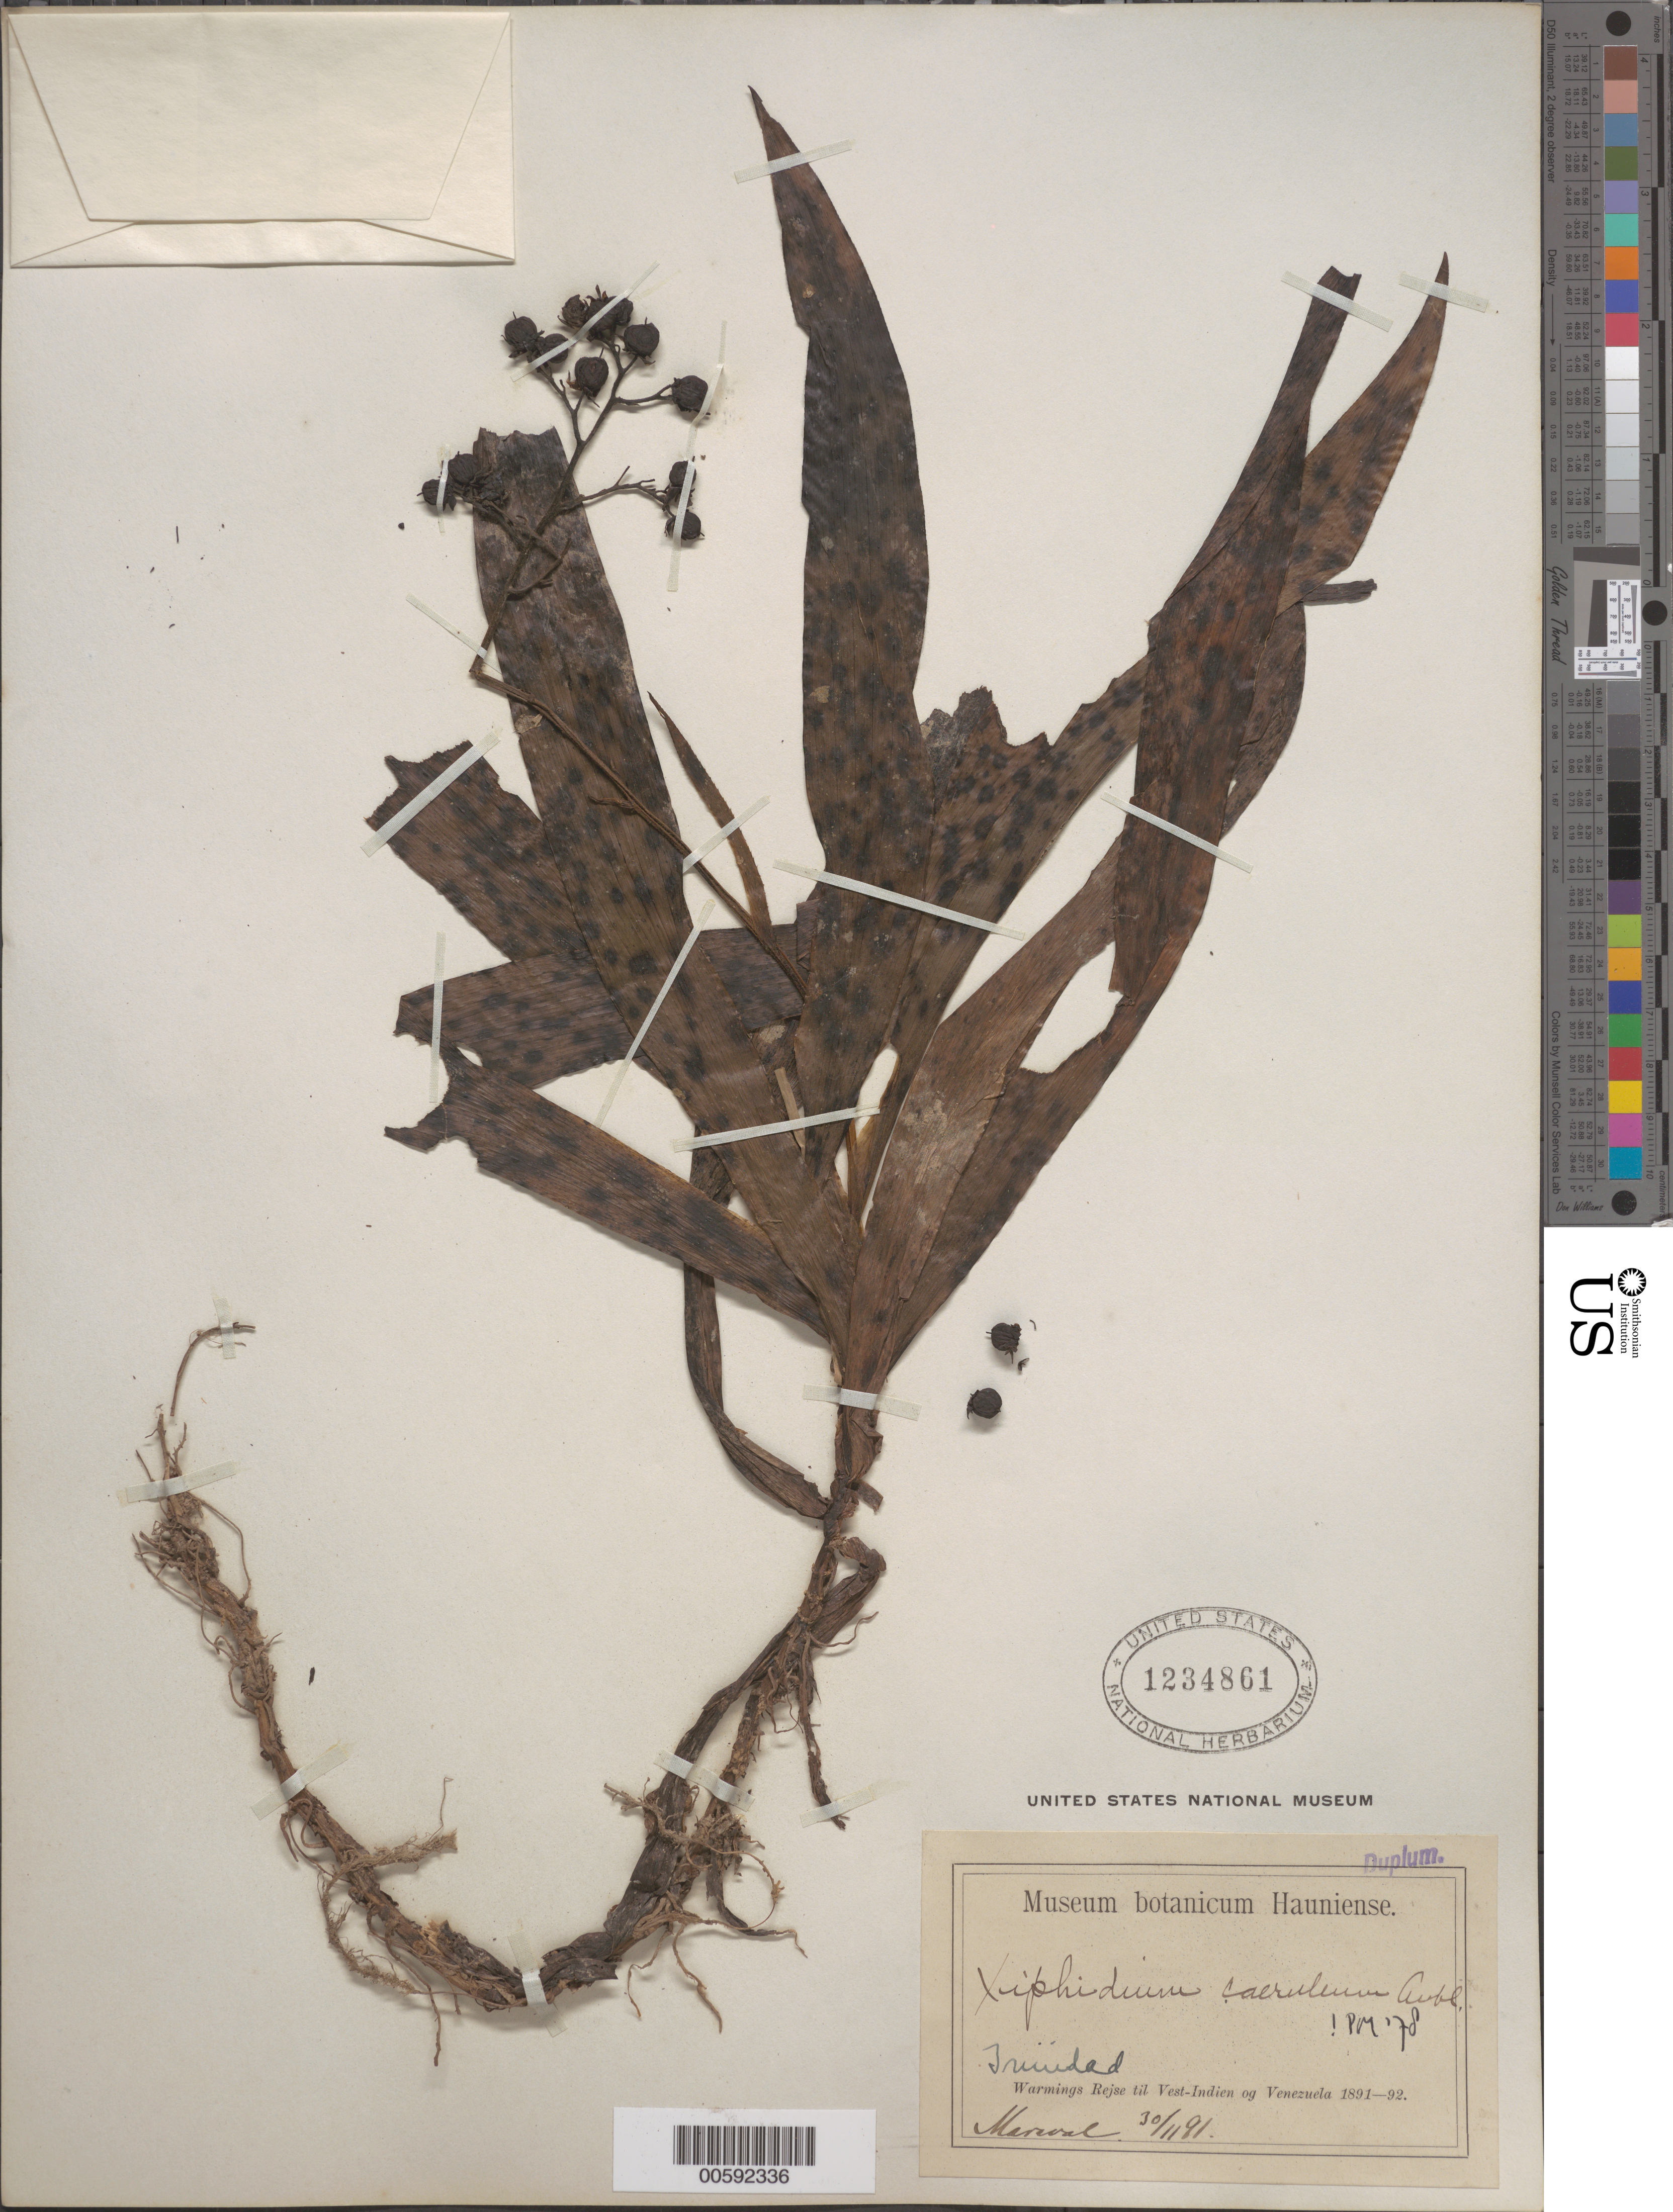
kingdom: Plantae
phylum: Tracheophyta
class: Liliopsida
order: Commelinales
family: Haemodoraceae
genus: Xiphidium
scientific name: Xiphidium caeruleum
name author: Aubl.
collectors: -. Marval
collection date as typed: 30 Nov 1891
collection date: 1891-11-30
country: Trinidad and Tobago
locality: Warmings Rejse til Vest-Indien og Venezuela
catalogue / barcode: US 1234861